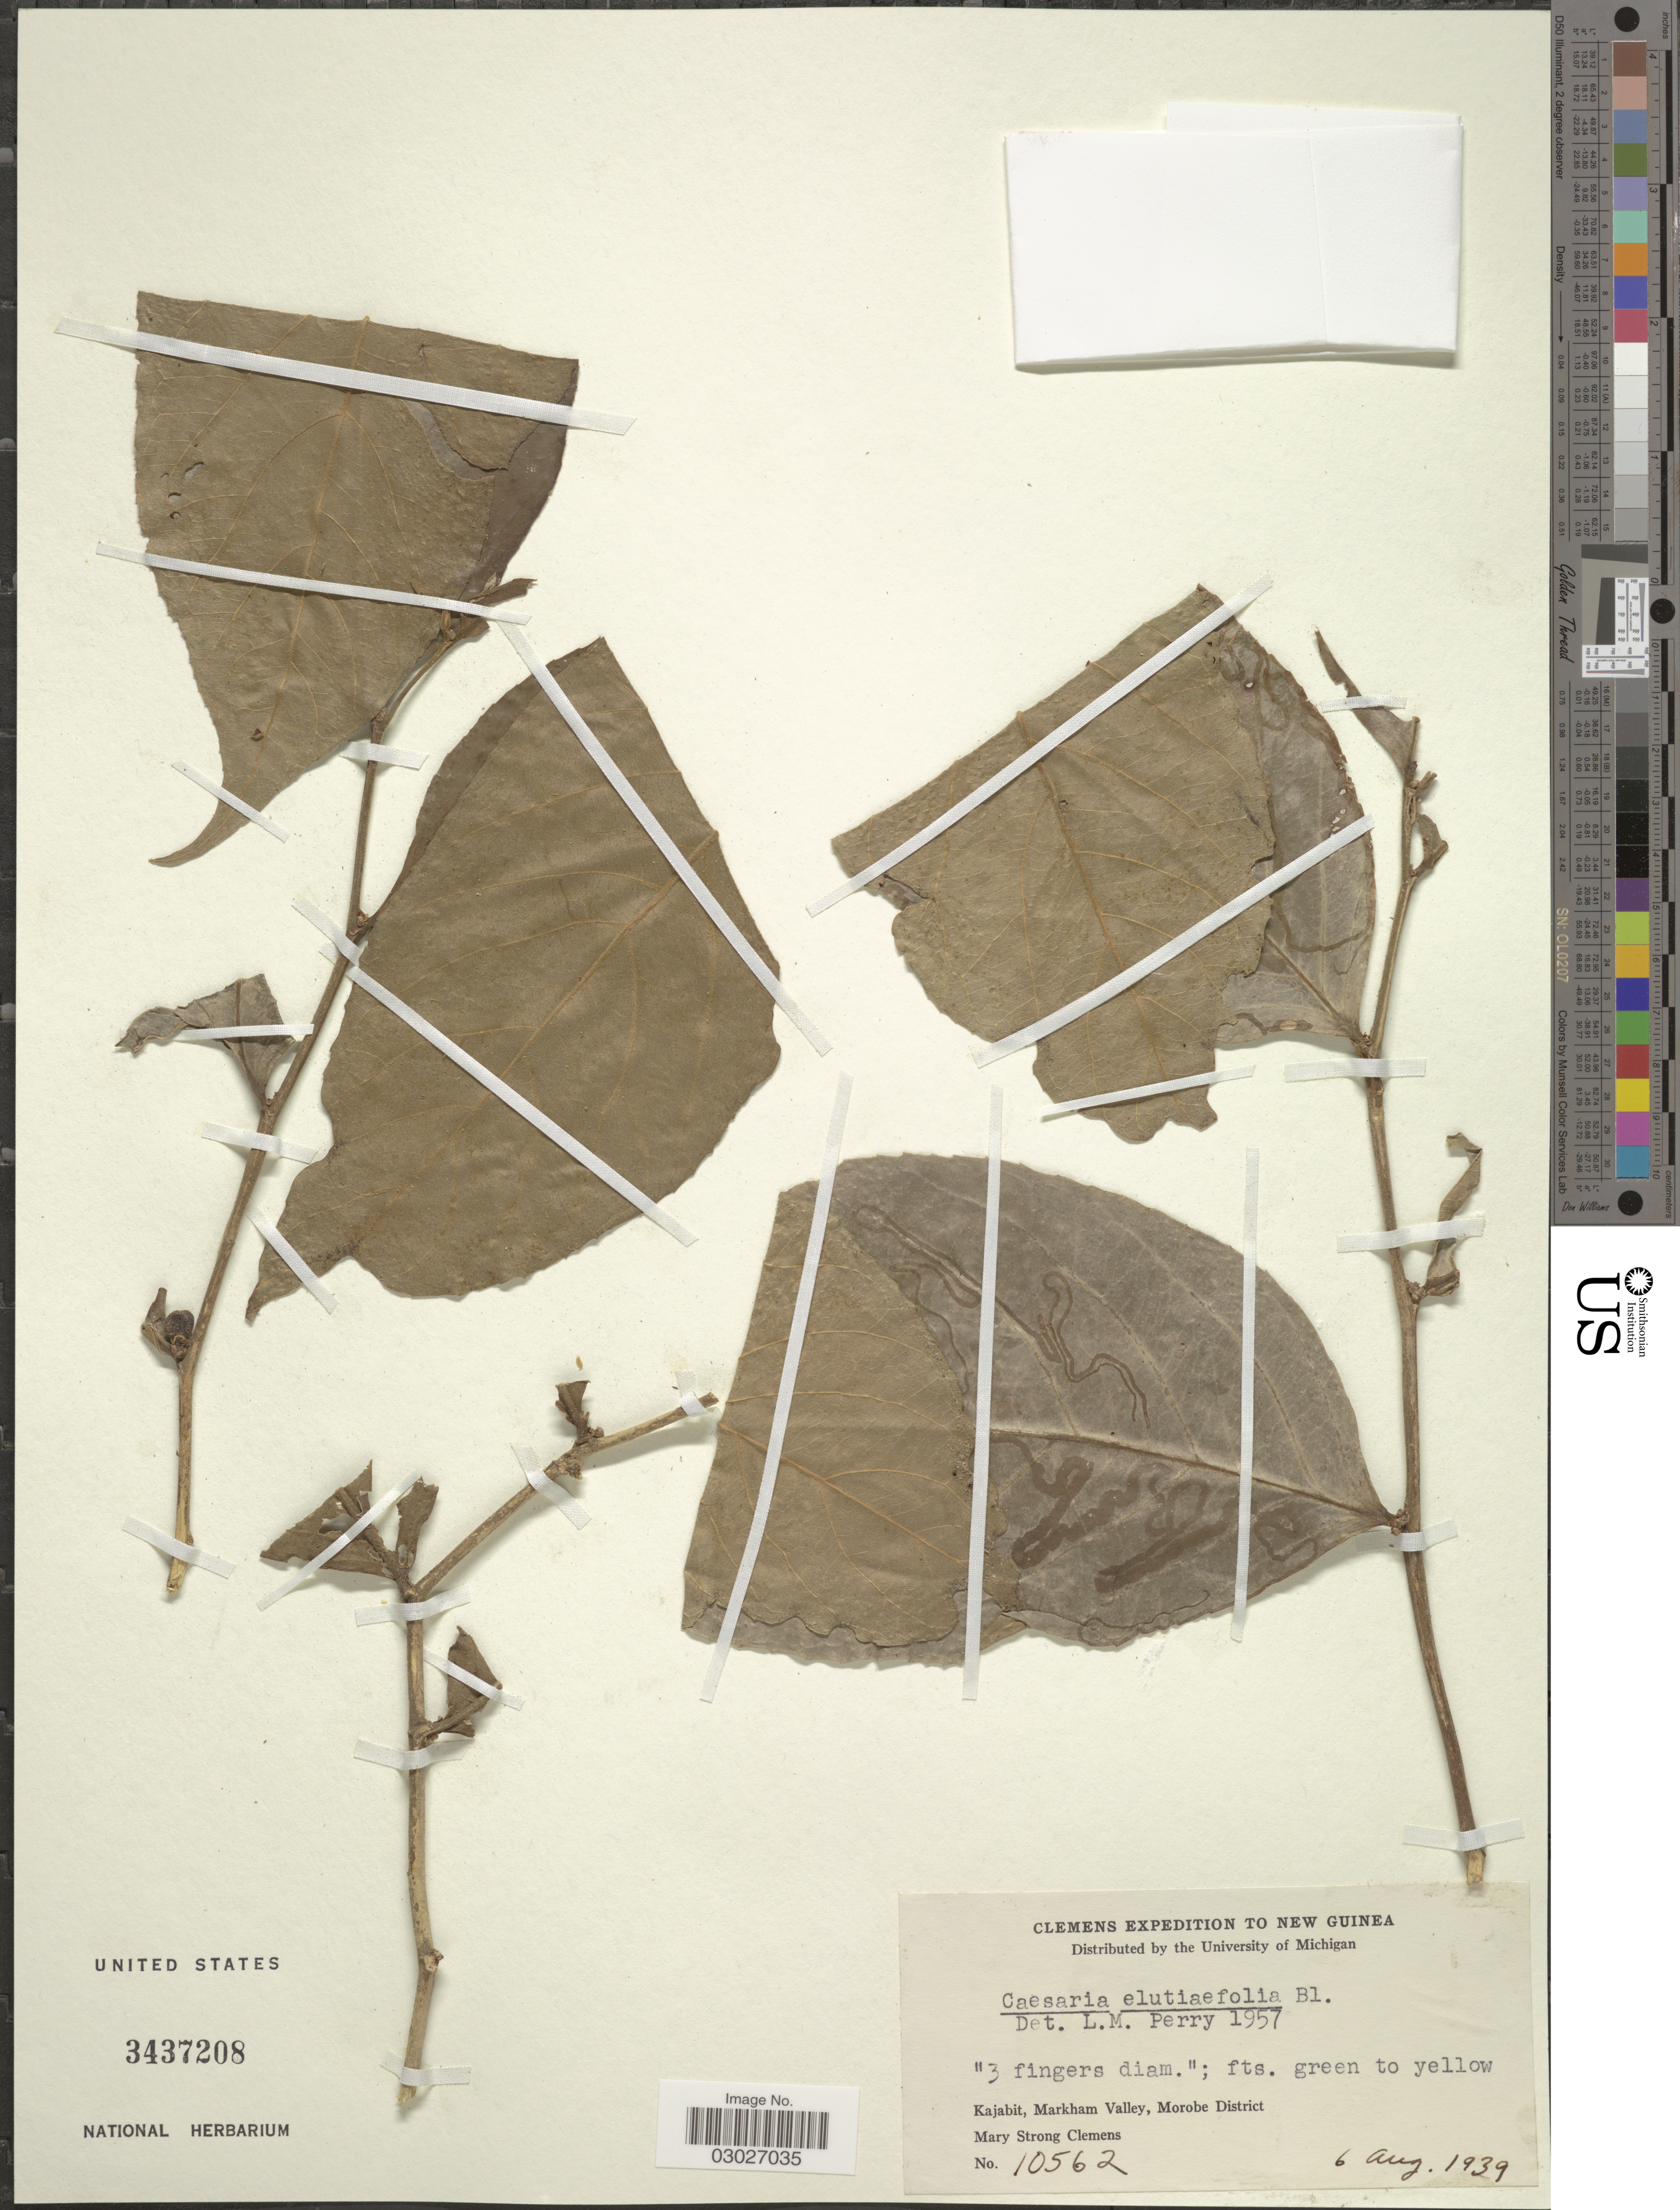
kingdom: Plantae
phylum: Tracheophyta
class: Magnoliopsida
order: Malpighiales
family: Salicaceae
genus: Casearia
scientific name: Casearia clutiifolia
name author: Blume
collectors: M. S. Clemens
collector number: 10562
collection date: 1939-08-06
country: Papua New Guinea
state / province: Morobe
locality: New Guinea. Kajabit, Markham Valley, Morobe District.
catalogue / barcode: US 3437208